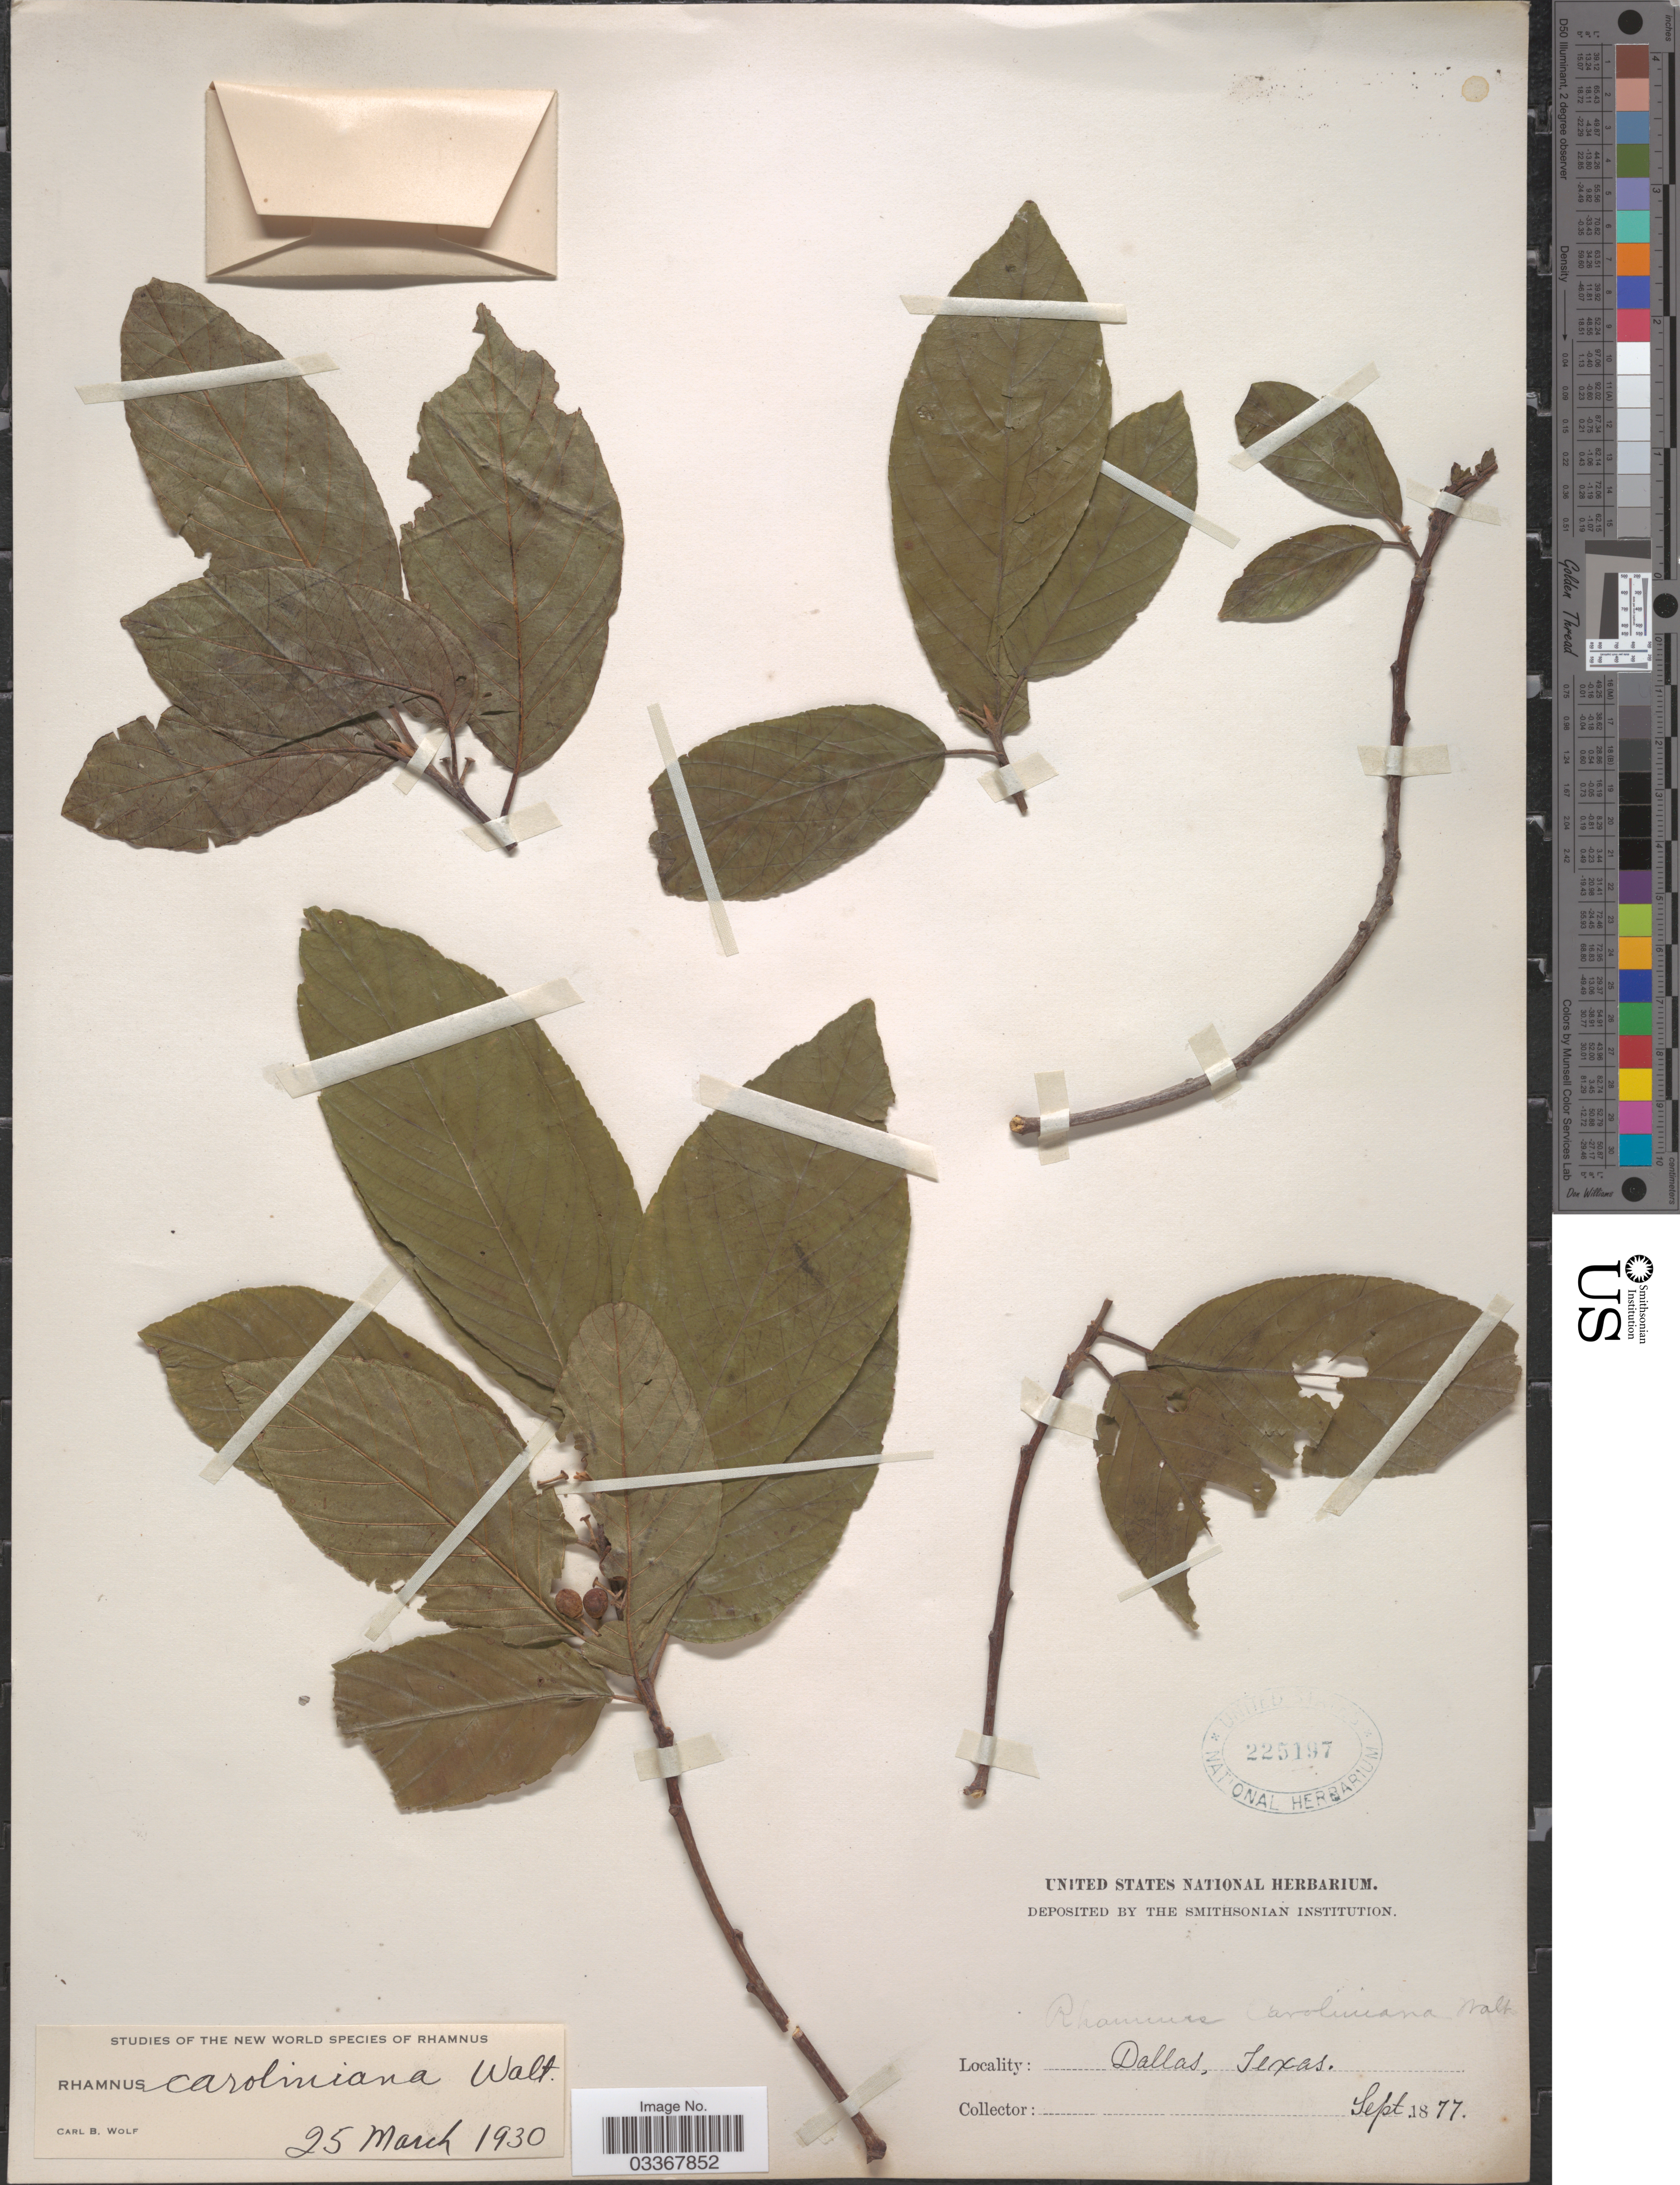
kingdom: Plantae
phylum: Tracheophyta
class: Magnoliopsida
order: Rosales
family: Rhamnaceae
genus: Frangula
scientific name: Frangula caroliniana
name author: (Walter) A. Gray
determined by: Strong, Mark T., (BOT), Smithsonian Institution - National Museum of Natural History (UNITED STATES)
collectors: ex herb. United States National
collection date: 1877-09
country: United States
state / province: Texas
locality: Dallas.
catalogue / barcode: US 225197